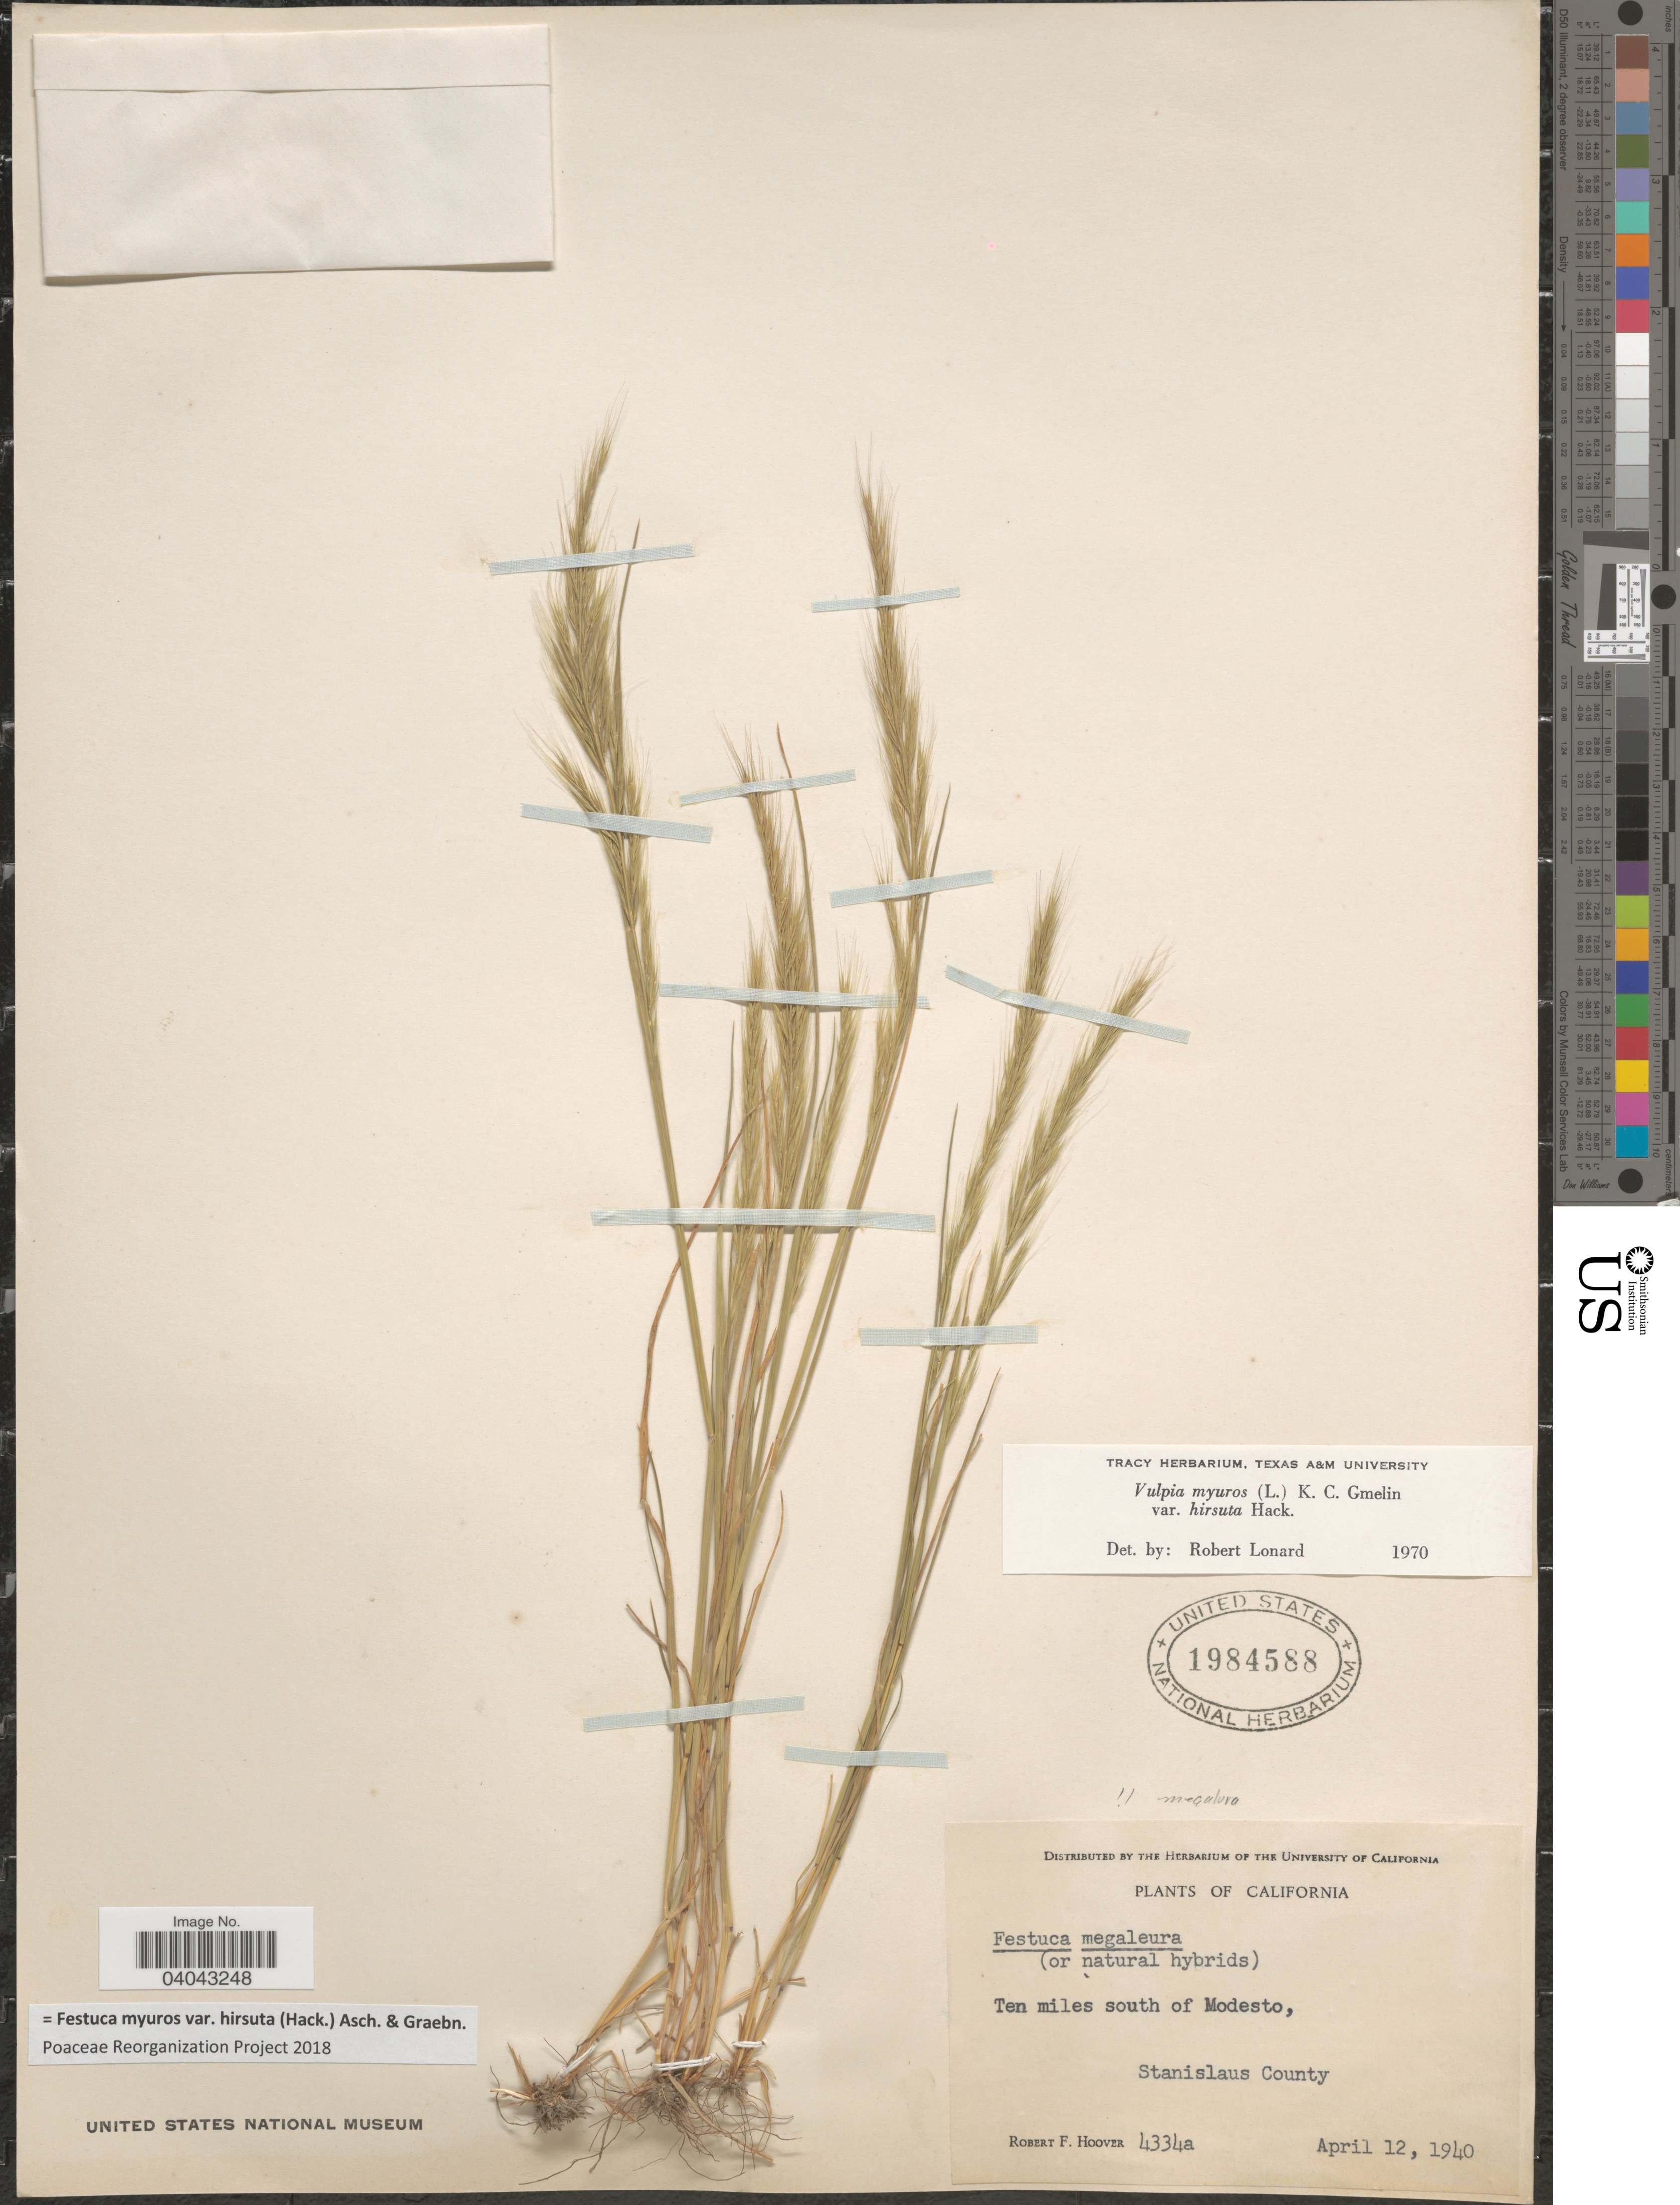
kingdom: Plantae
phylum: Tracheophyta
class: Liliopsida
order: Poales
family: Poaceae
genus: Festuca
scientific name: Festuca myuros var. hirsuta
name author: (Hack.) Asch. & Graebn.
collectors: R. F. Hoover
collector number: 4334a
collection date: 1940-04-12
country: United States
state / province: California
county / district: Stanislaus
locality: Ten miles south of Modesto, Stanislaus County.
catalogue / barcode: US 1984588